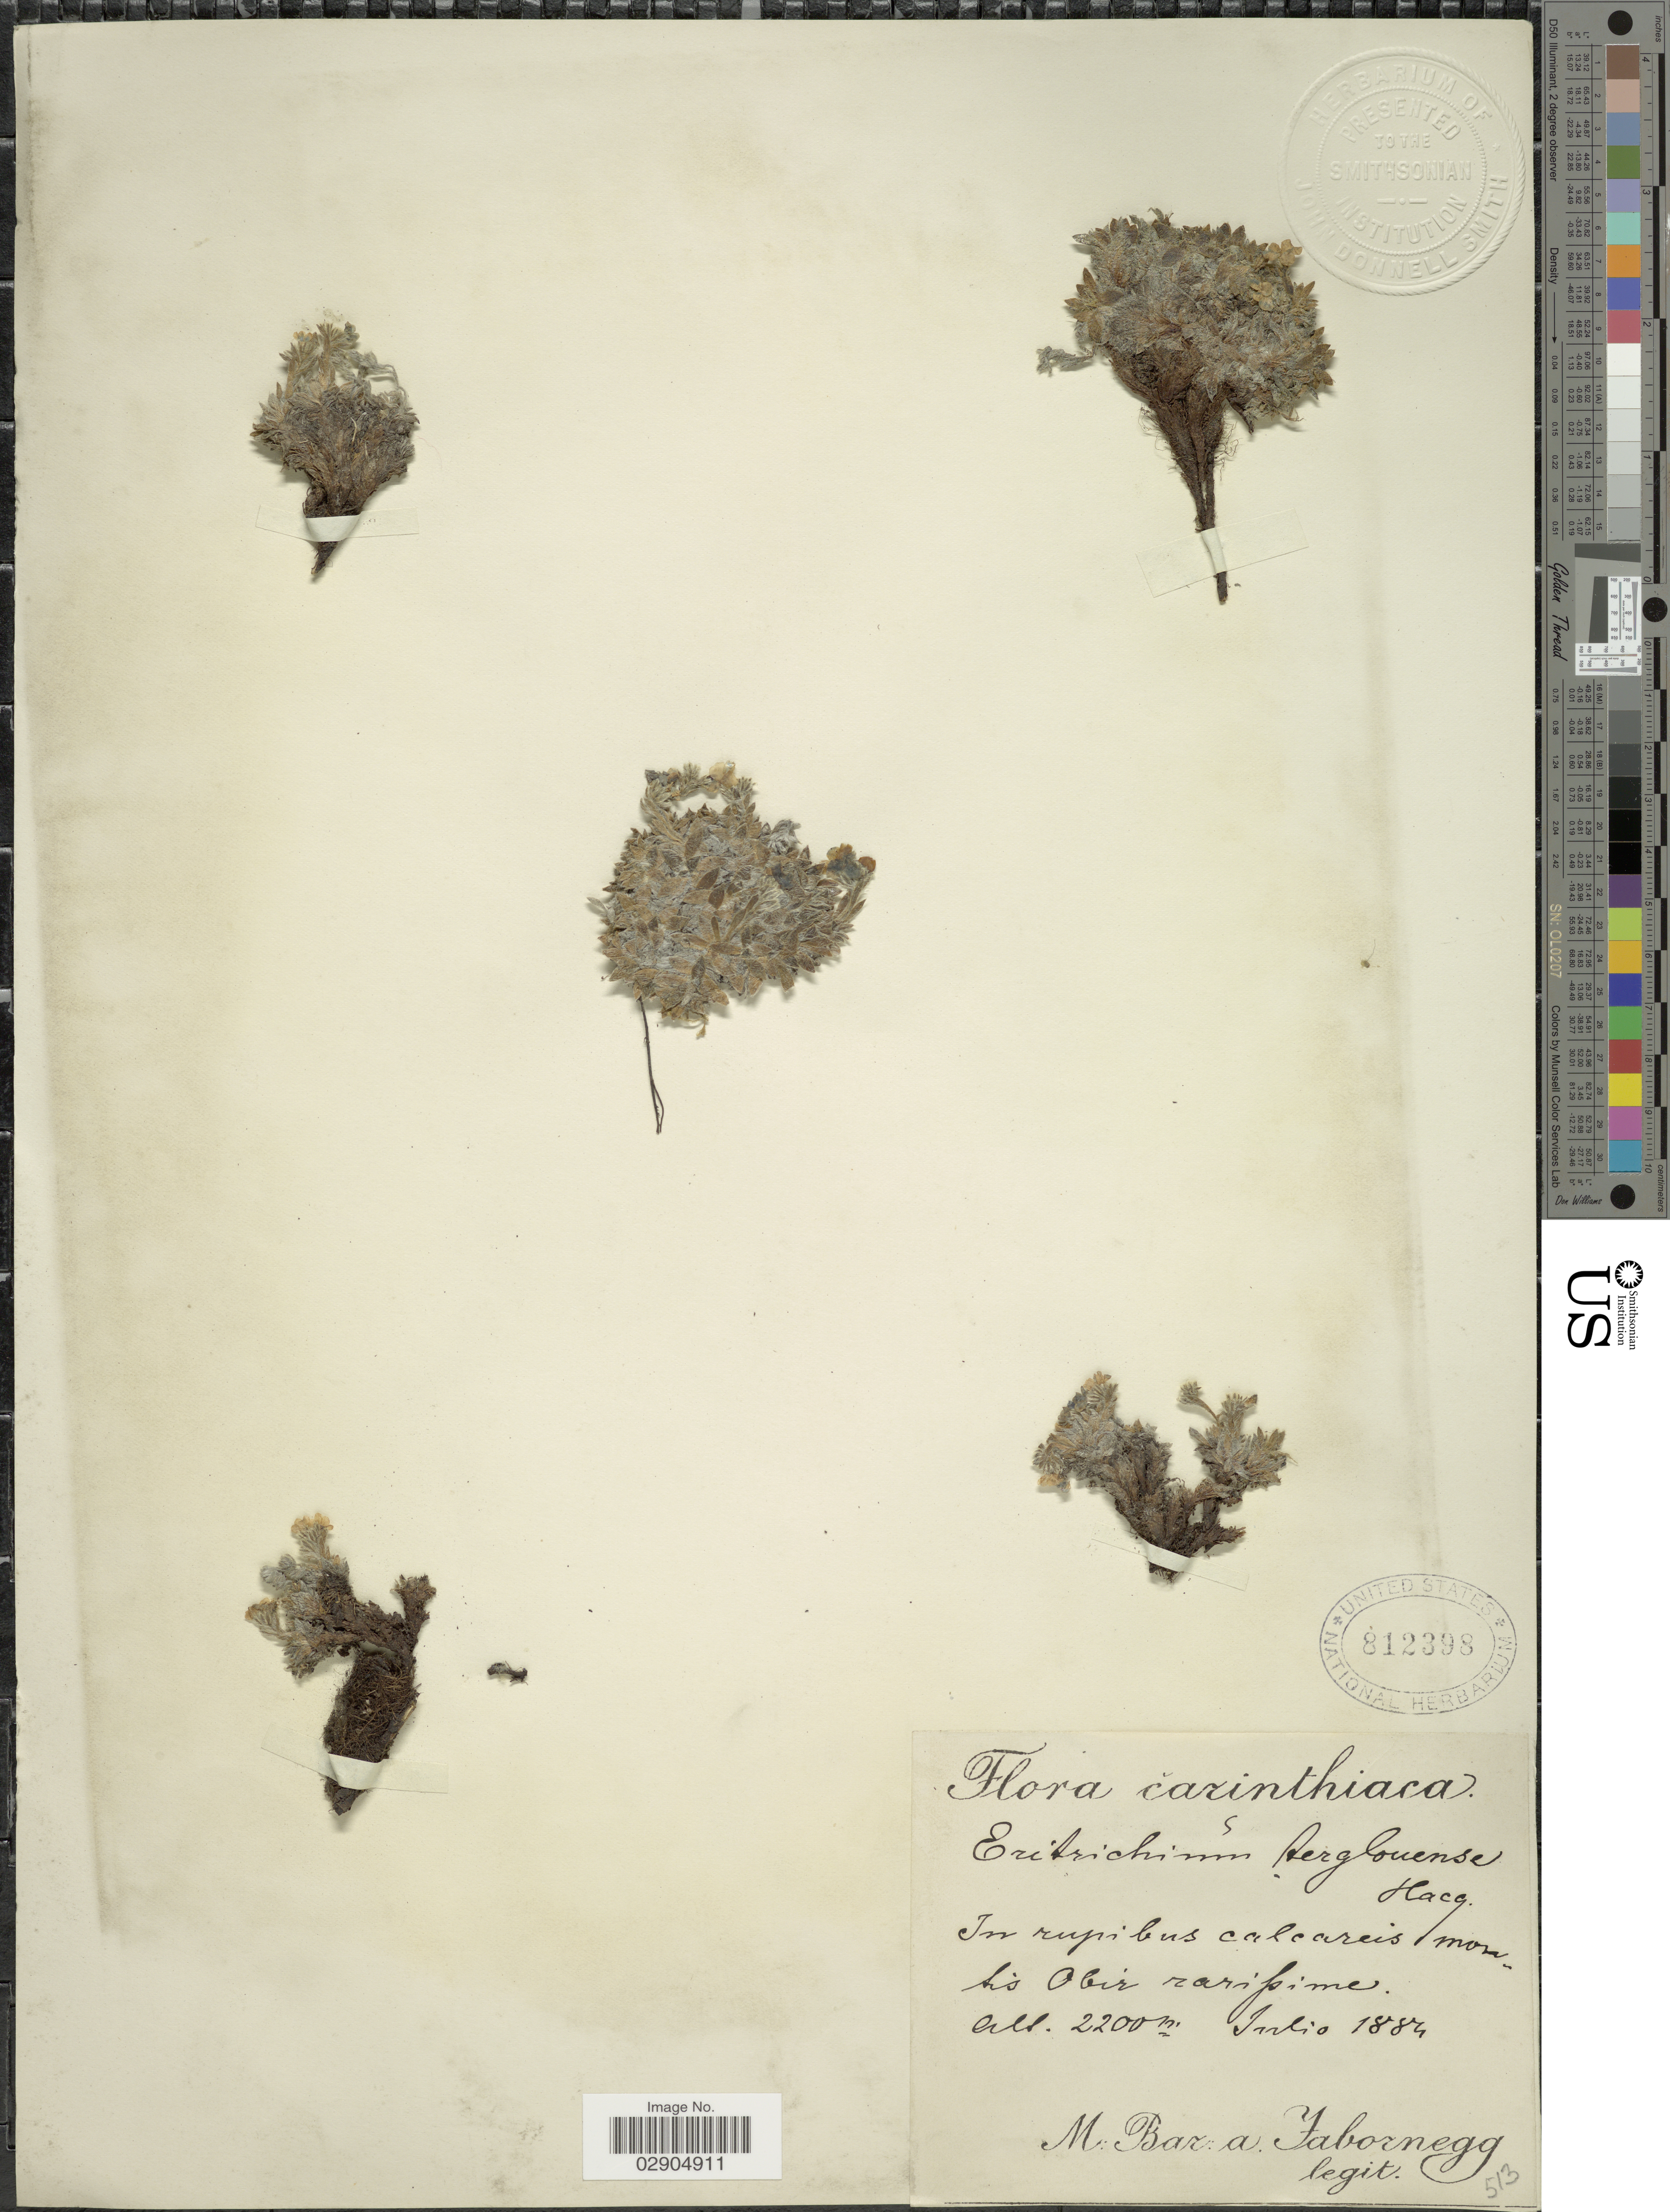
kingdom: Plantae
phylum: Tracheophyta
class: Magnoliopsida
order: Boraginales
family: Boraginaceae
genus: Eritrichium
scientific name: Eritrichium terglouense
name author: (Hacq.) A. Kern.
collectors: M. Fabornegg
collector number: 513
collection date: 1884-07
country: Austria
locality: Carinthiaca. In rupibus caleareis montis Obir raripime.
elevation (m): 2200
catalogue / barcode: US 812398